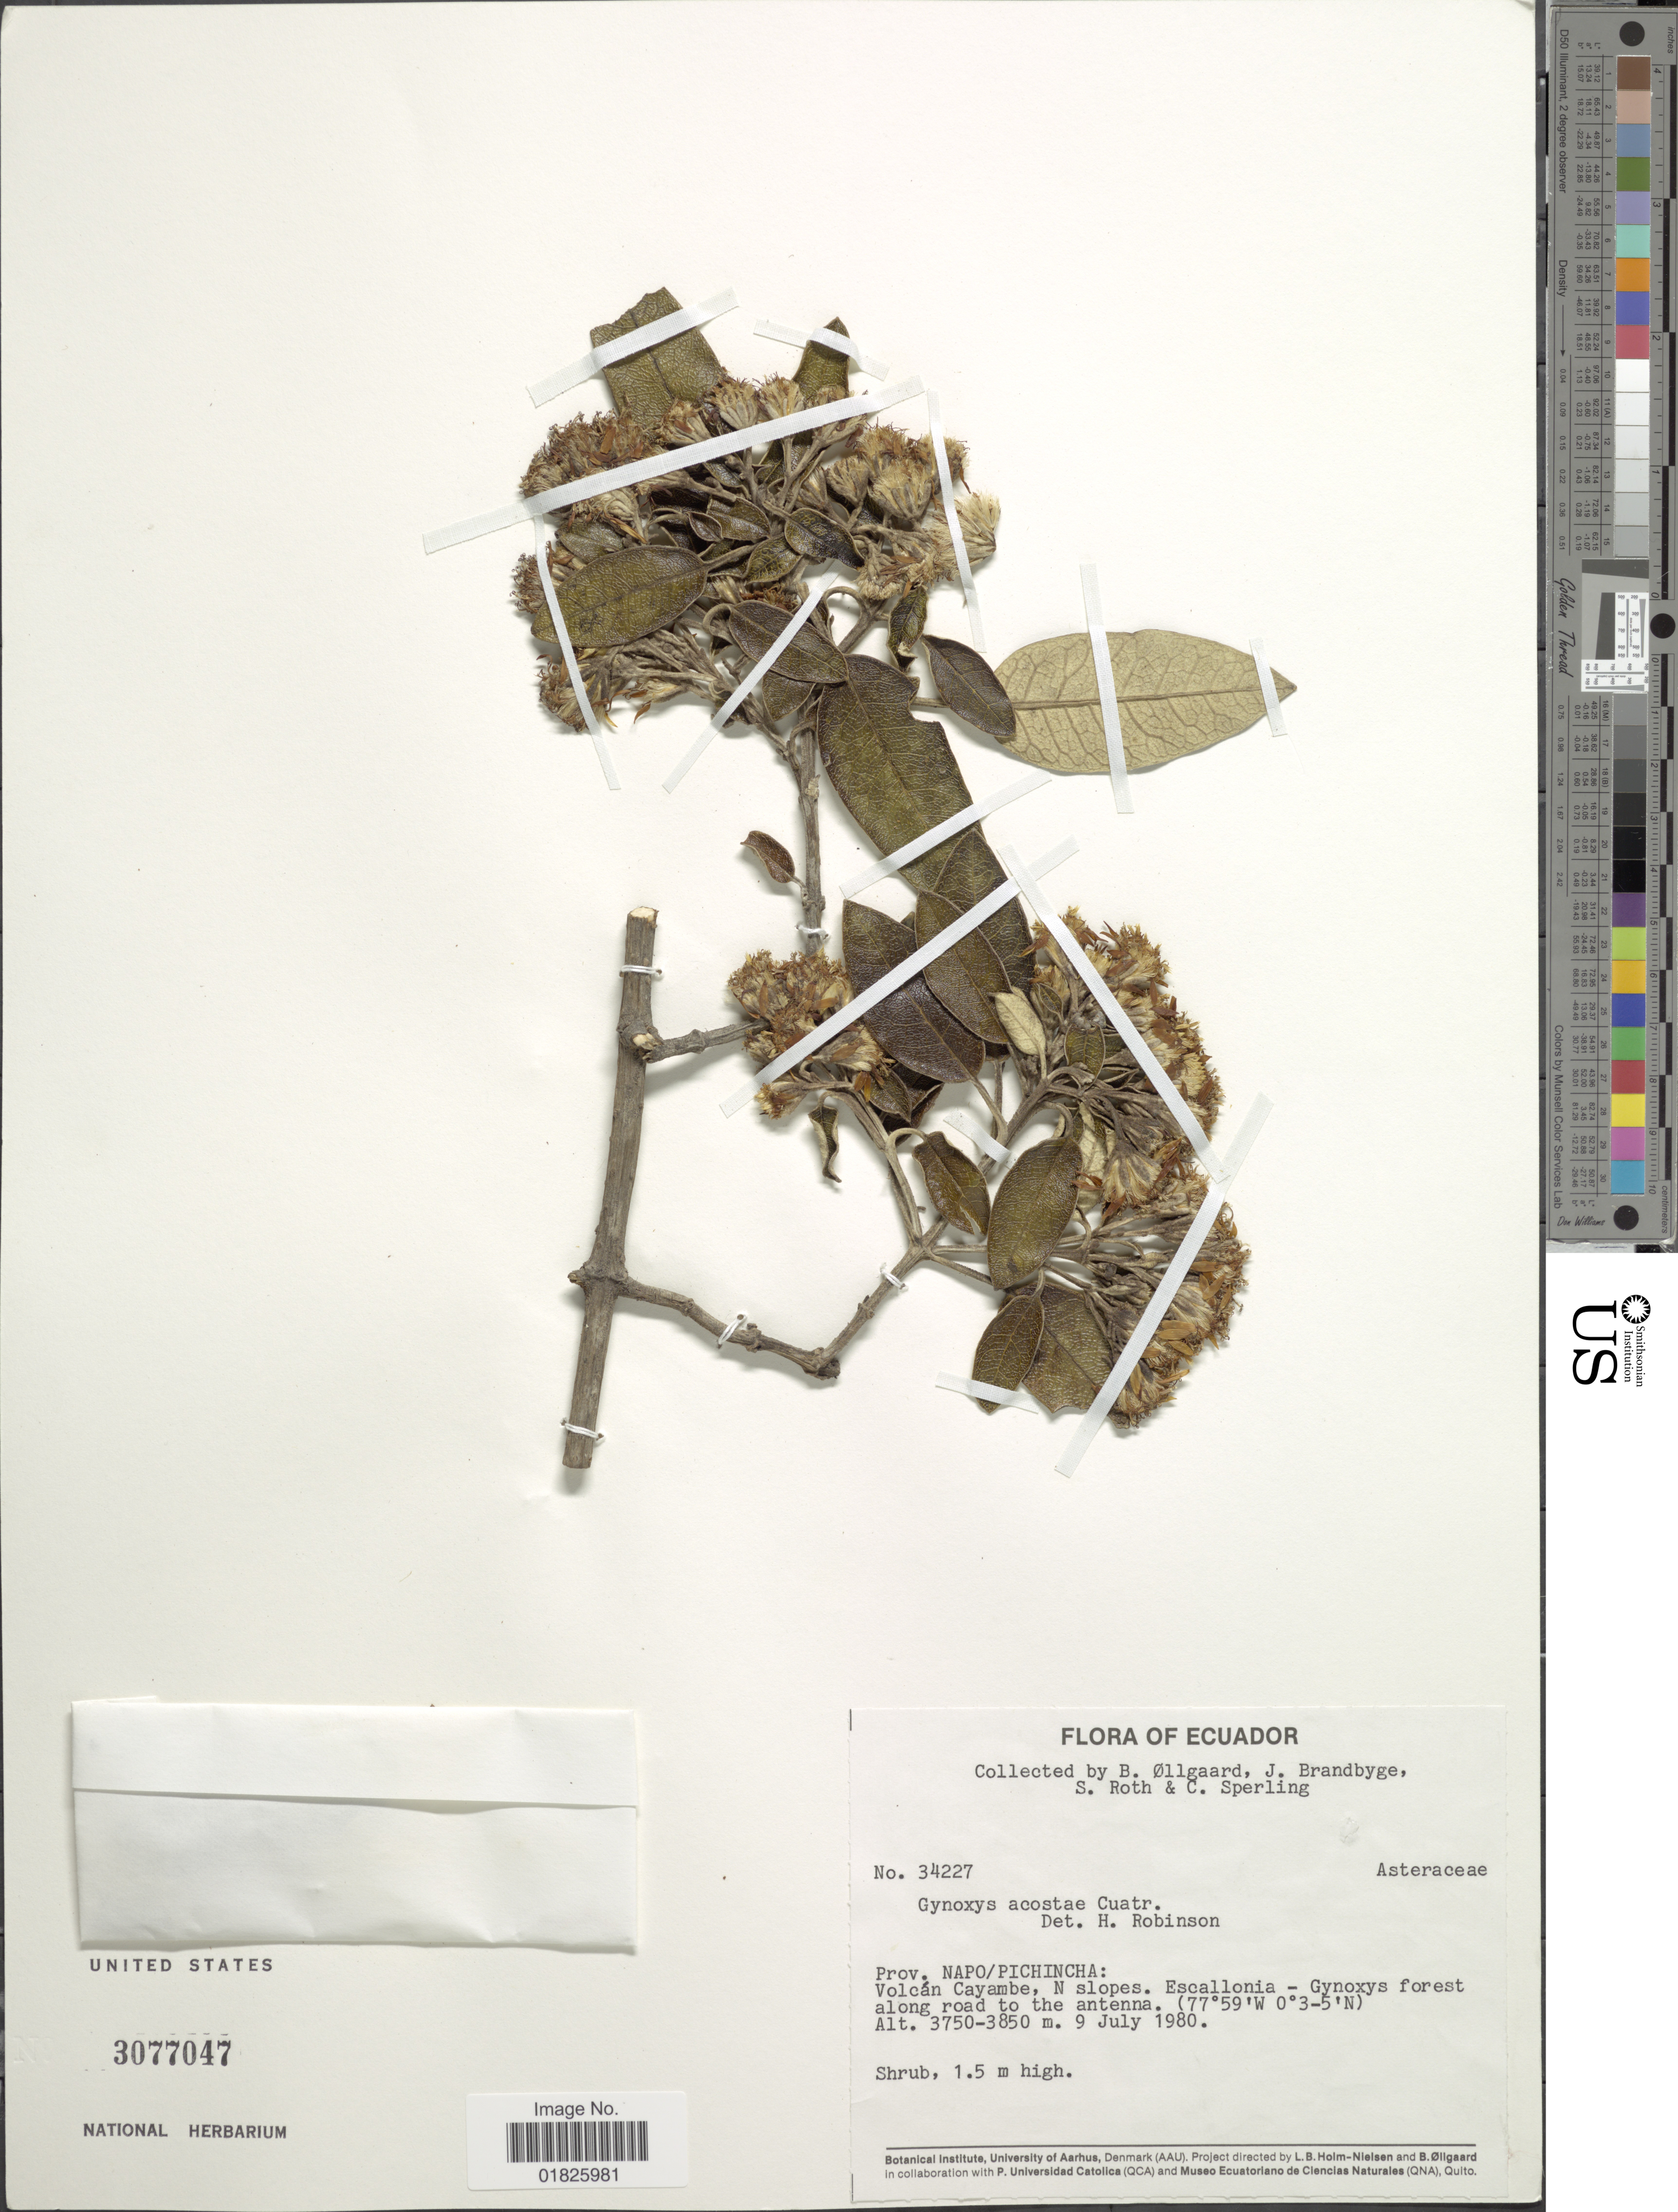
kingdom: Plantae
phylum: Tracheophyta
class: Magnoliopsida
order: Asterales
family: Asteraceae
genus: Gynoxys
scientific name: Gynoxys acostae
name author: Cuatrec.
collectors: B. Øllgaard, J. Brandbyge, S. Roth & C. Sperling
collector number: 34227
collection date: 1980-07-09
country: Ecuador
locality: Prov. Napo/ Pichincha, Volcan Cayambe, N slopes, along road to the antenna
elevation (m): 3750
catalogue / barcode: US 3077047